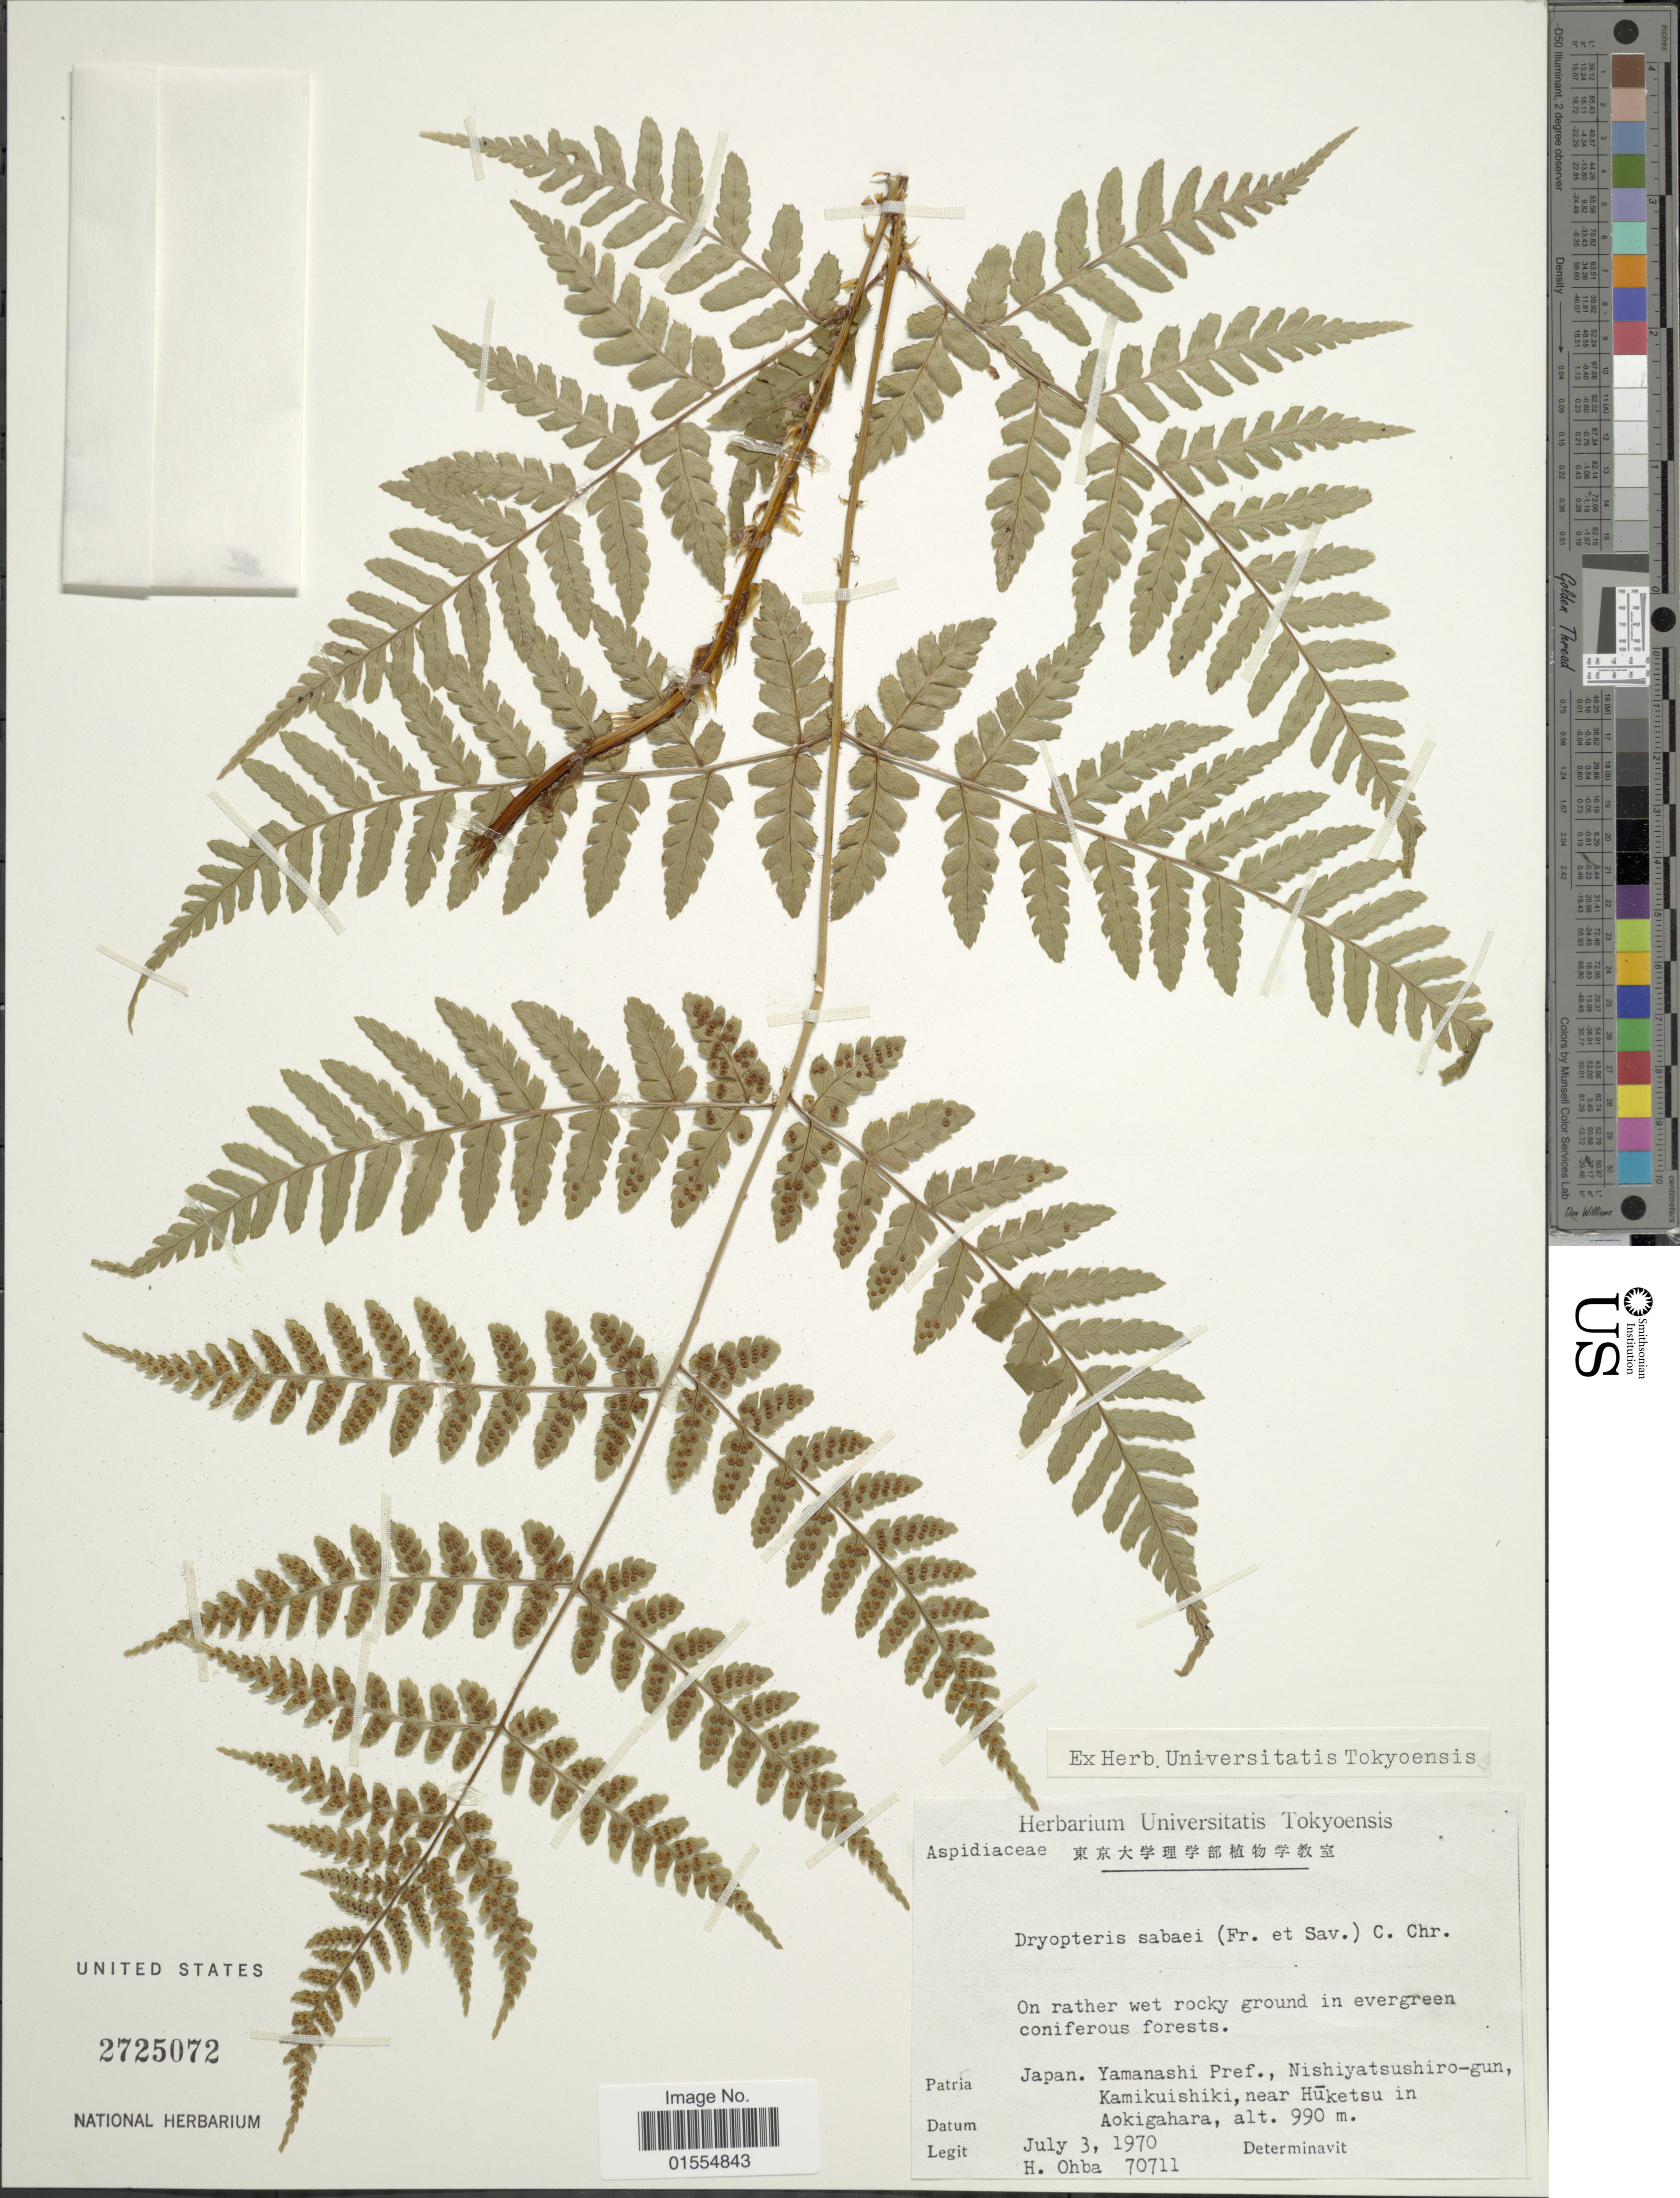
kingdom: Plantae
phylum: Tracheophyta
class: Polypodiopsida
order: Polypodiales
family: Dryopteridaceae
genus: Dryopteris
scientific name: Dryopteris sabaei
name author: (Franch. & Sav.) C. Chr.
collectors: H. Ohba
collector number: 70711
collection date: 1970-07-03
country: Japan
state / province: Yamanasi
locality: Japan, Yamanashi Pref., Nishiyatsushiro-gun, Kamikuishiki, near Huketsu in Aokigahara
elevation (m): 990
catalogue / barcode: US 2725072